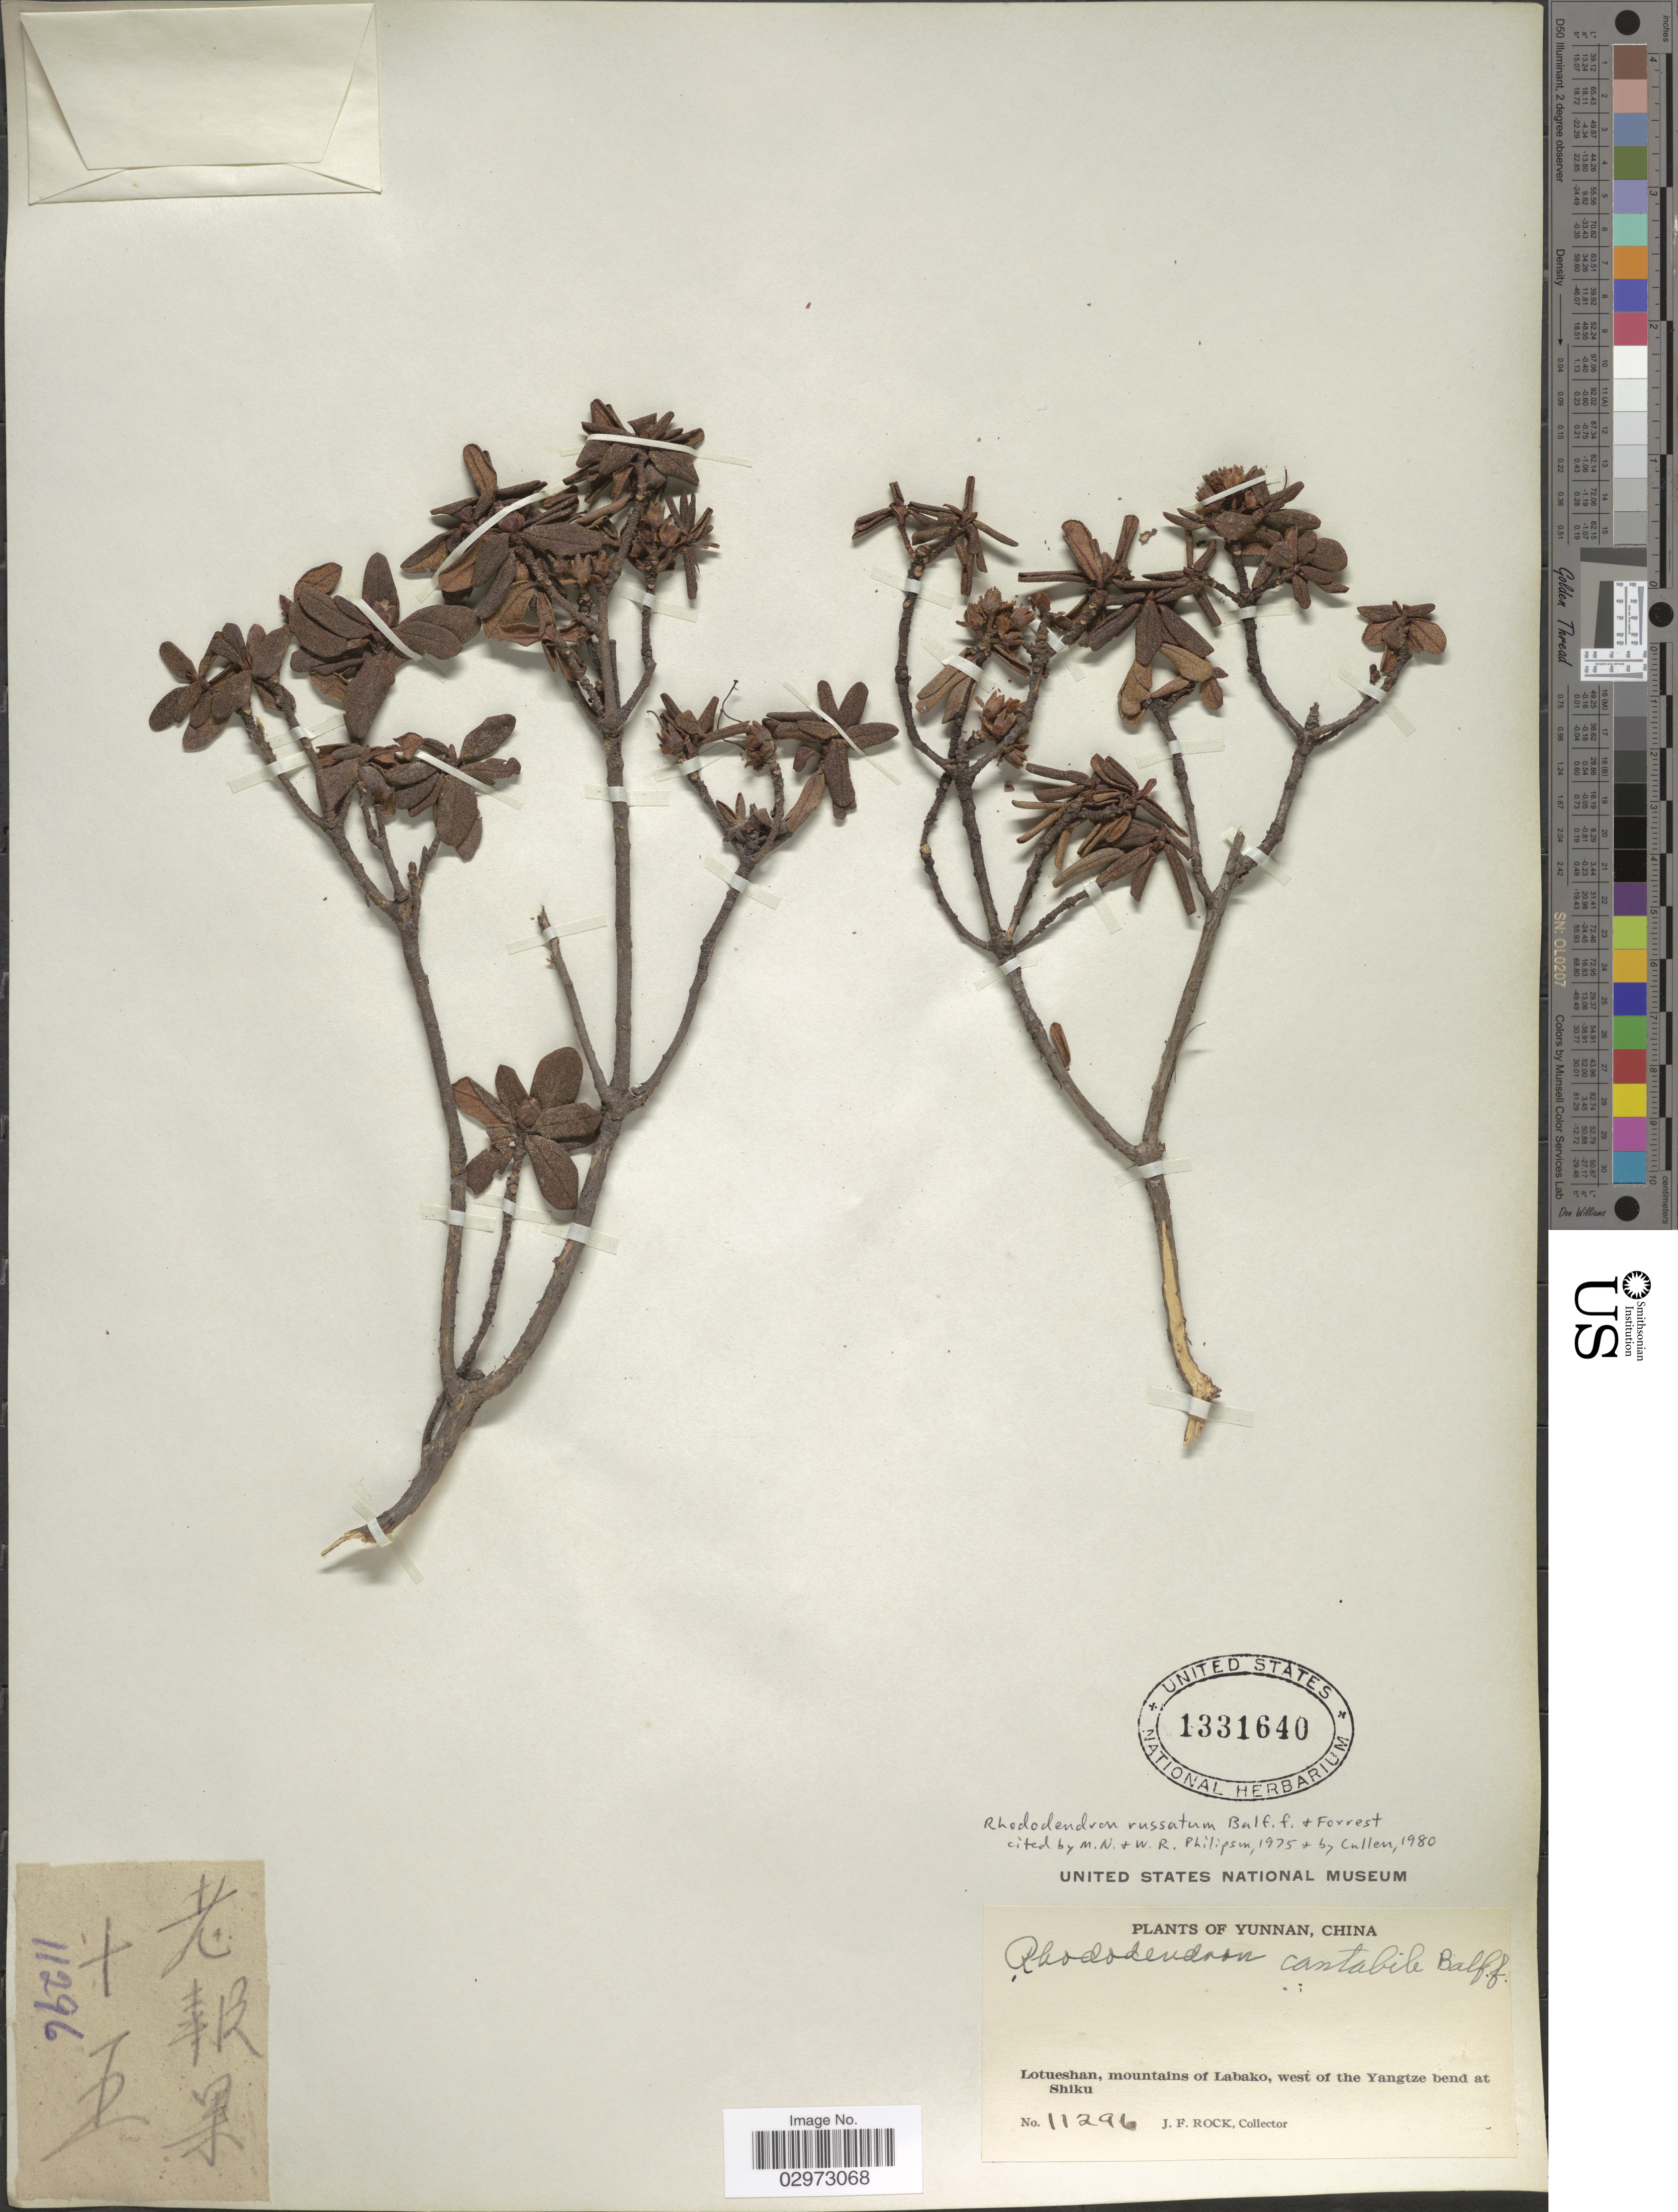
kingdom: Plantae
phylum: Tracheophyta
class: Magnoliopsida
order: Ericales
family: Ericaceae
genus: Rhododendron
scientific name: Rhododendron russatum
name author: Balf. f. & Forrest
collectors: J. Rock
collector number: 11296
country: China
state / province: Yunnan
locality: Lotueshan, mountains of Labako, west of the Yangtze bend at Shiku.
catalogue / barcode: US 1331640